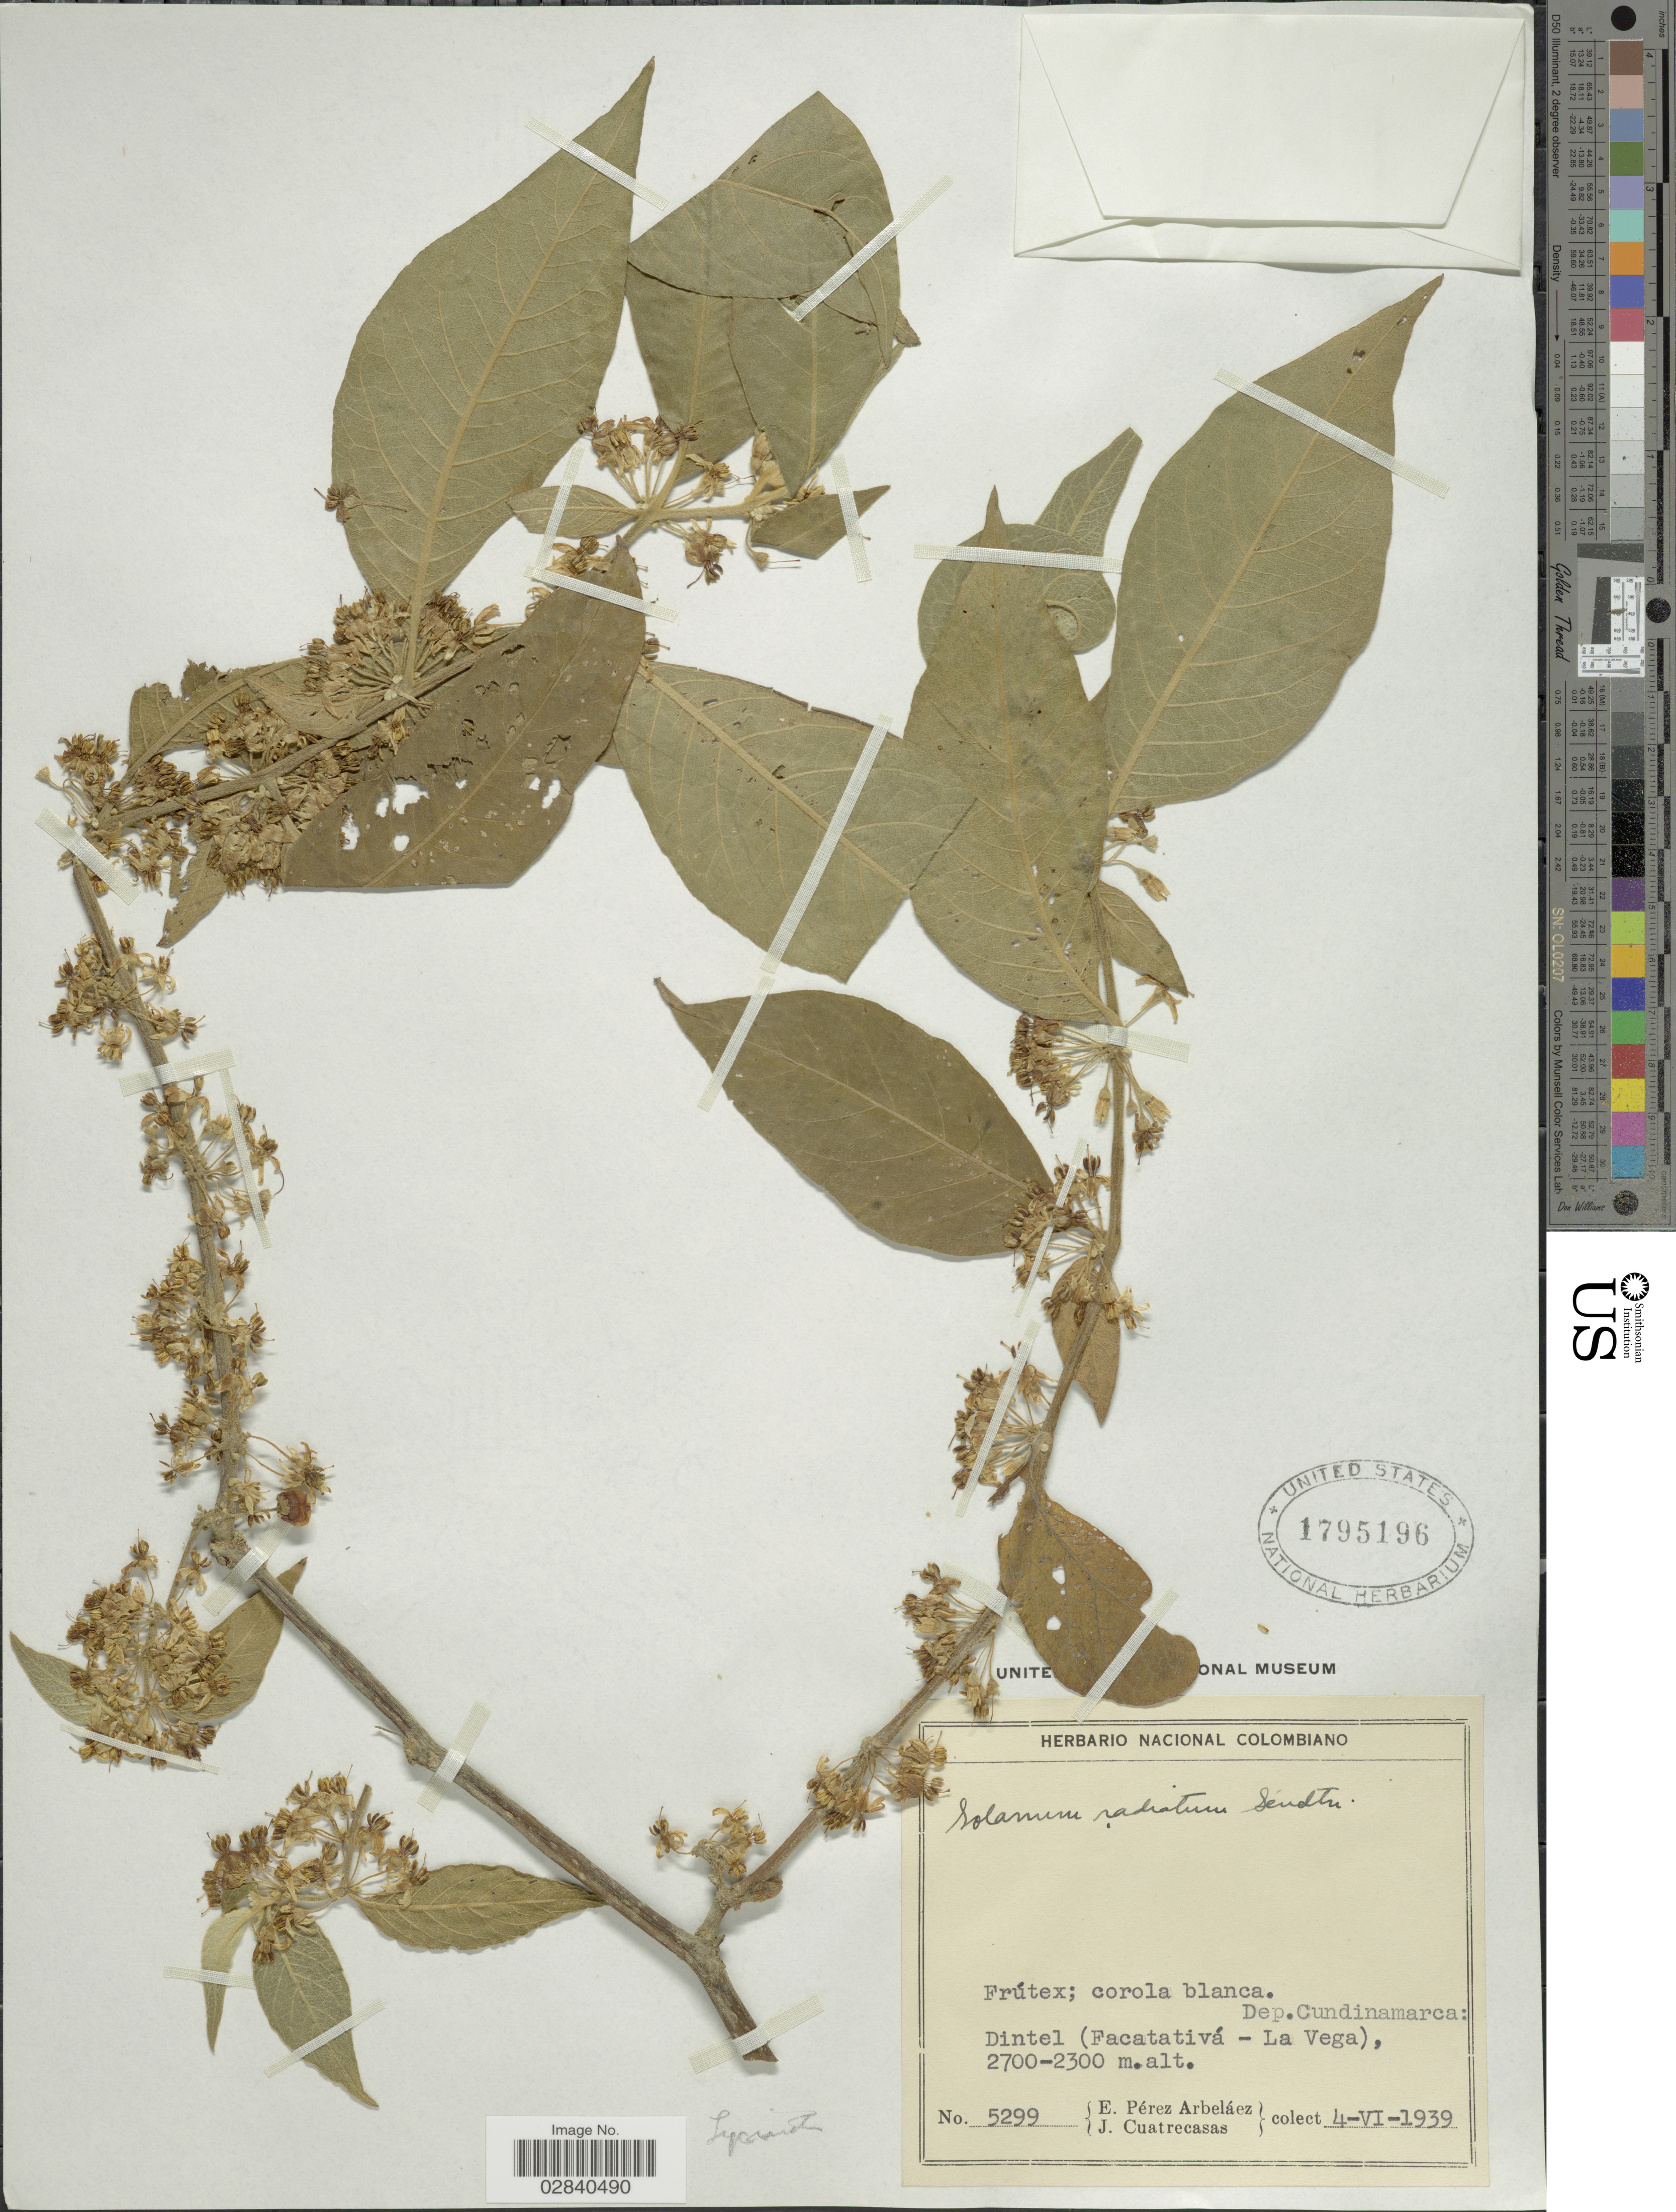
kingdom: Plantae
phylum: Tracheophyta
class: Magnoliopsida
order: Solanales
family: Solanaceae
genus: Lycianthes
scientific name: Lycianthes radiata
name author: (Sendtn.) Bitter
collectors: E. Pérez Arbeláez & J. Cuatrecasas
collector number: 5299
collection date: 1939-06-04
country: Colombia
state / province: Cundinamarca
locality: Dintel (Facatativá - La Vega).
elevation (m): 2300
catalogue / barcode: US 1795196